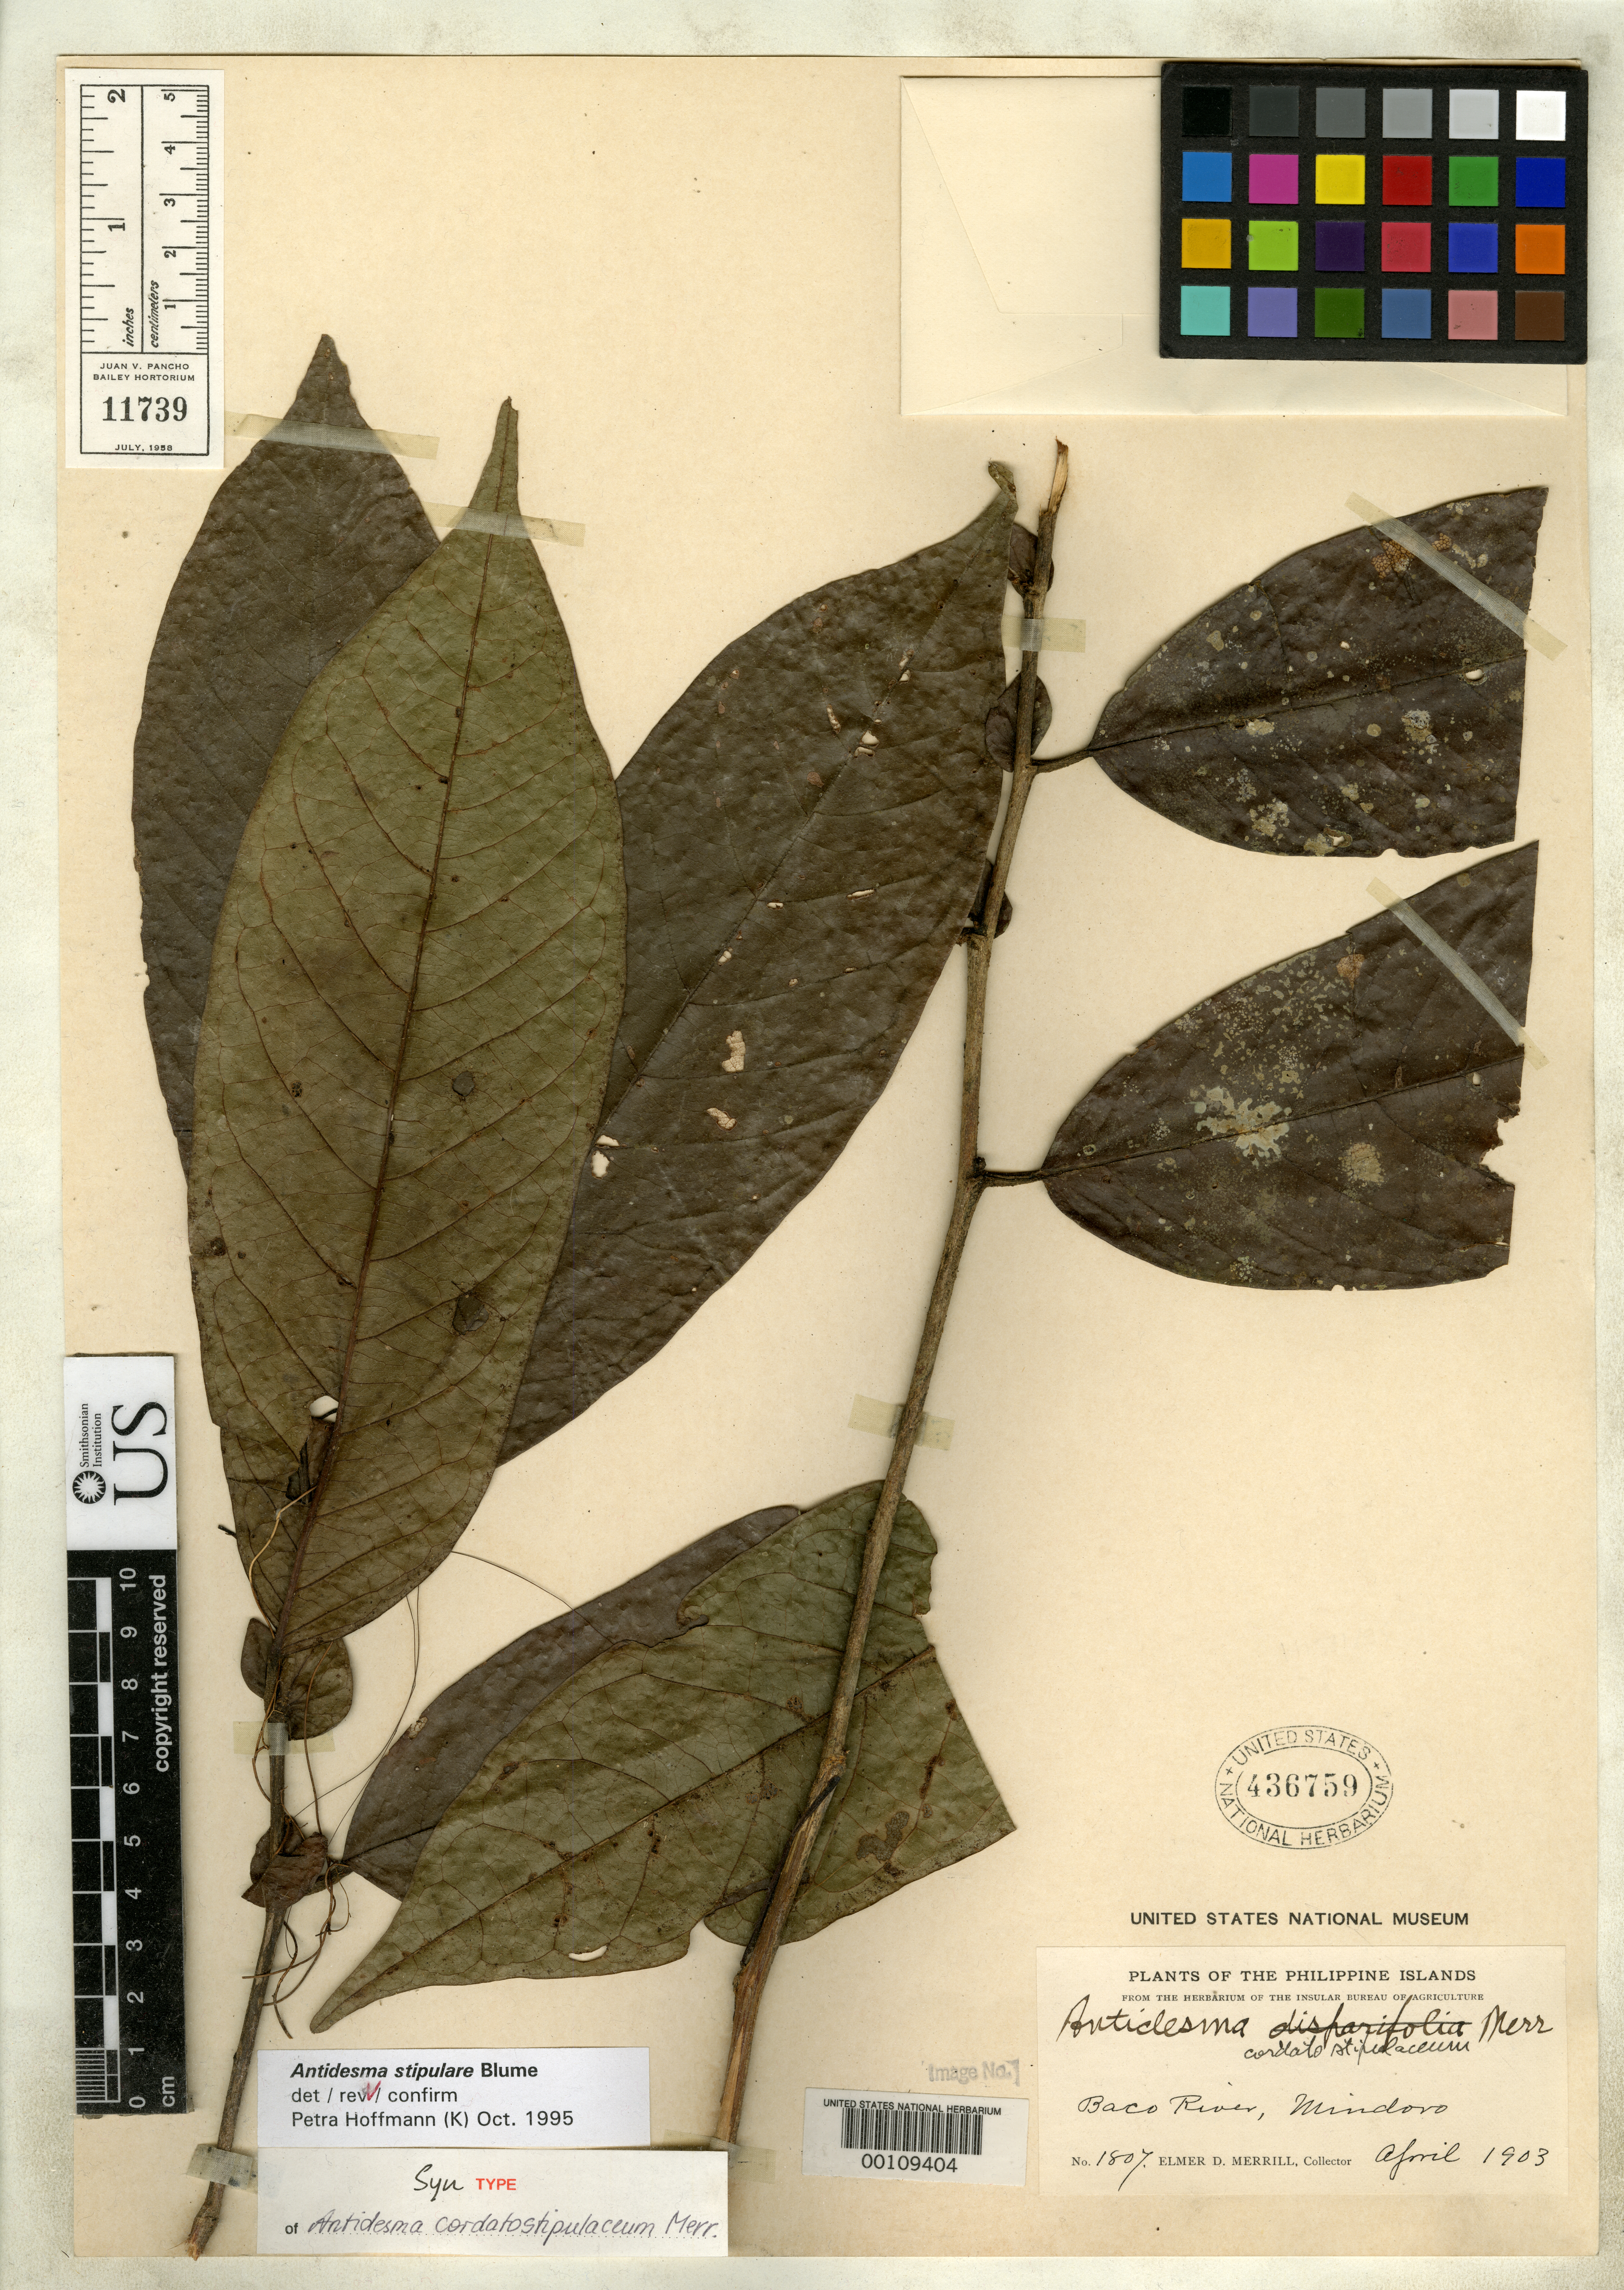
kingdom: Plantae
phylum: Tracheophyta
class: Magnoliopsida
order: Malpighiales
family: Phyllanthaceae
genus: Antidesma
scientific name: Antidesma cordato-stipulaceum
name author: Merr.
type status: Syntype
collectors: E. D. Merrill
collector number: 1807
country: Philippines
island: Mindoro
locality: Baco River.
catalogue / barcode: US 436759